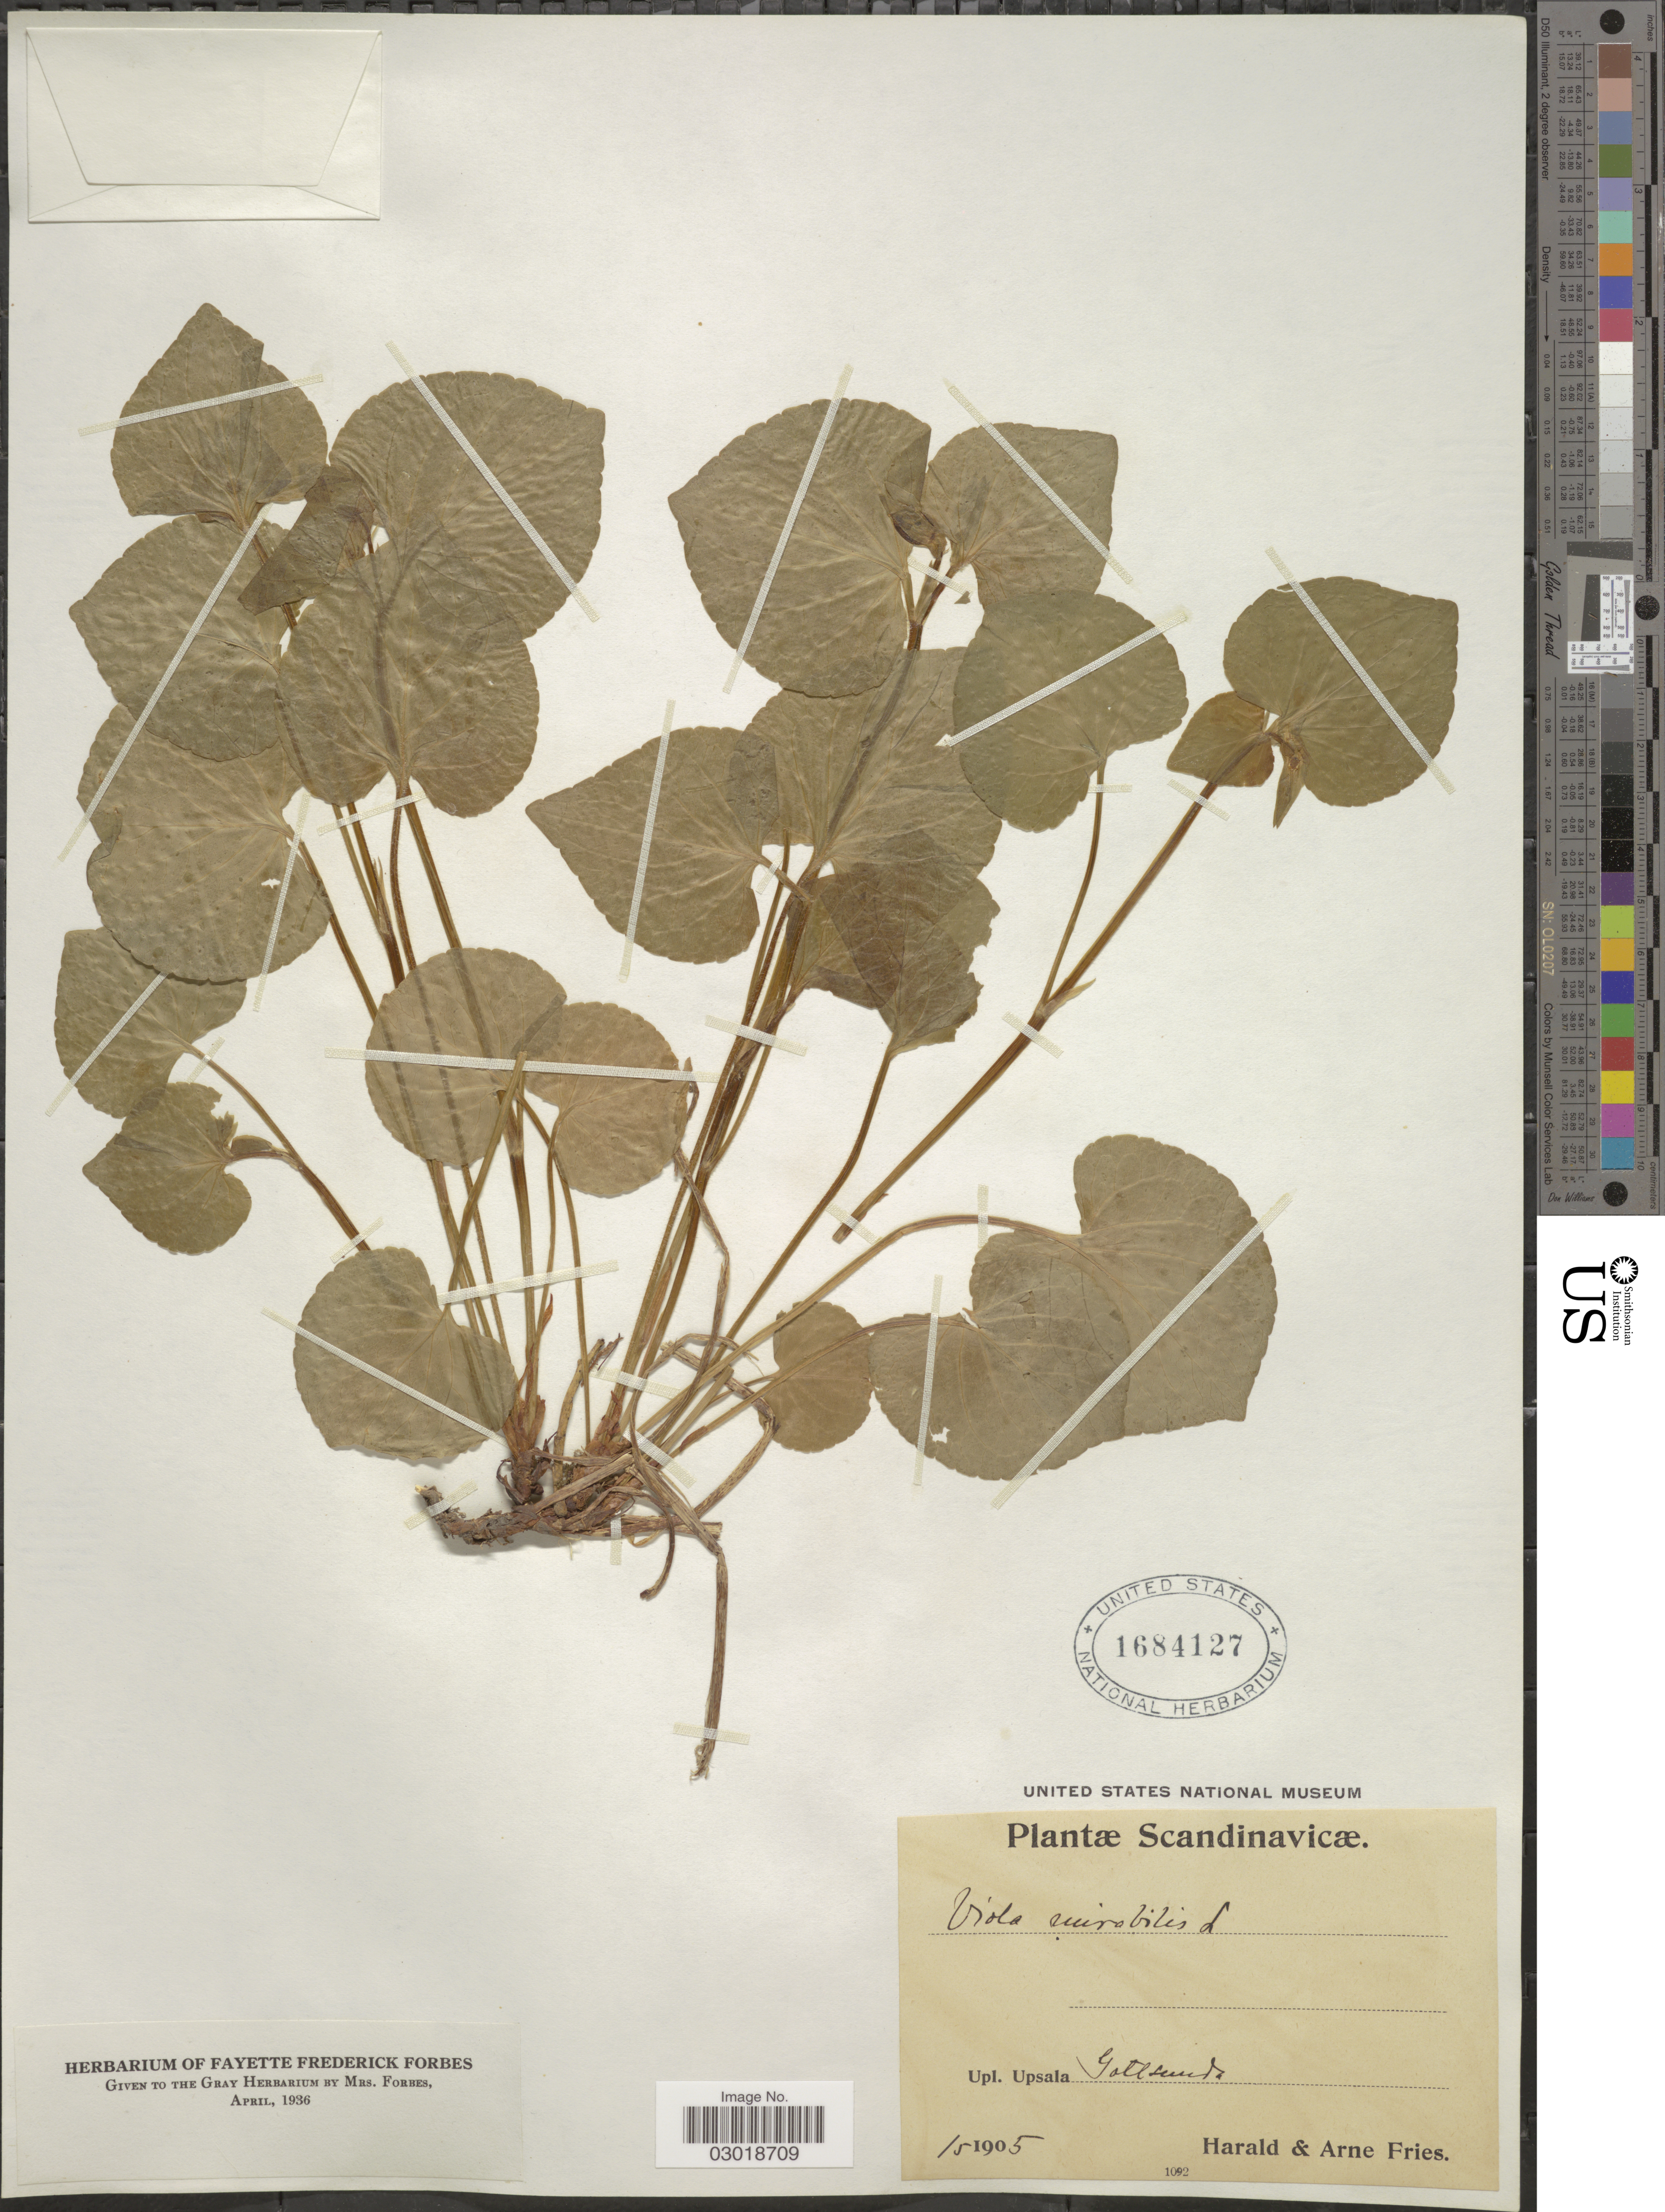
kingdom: Plantae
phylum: Tracheophyta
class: Magnoliopsida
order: Malpighiales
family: Violaceae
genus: Viola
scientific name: Viola mirabilis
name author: L.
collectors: H. Fries & E. A. Fries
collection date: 1905-05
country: Sweden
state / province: Gotland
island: Gotland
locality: Scandinavicæ, Upl. Upsala Gotllands.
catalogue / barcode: US 1684127